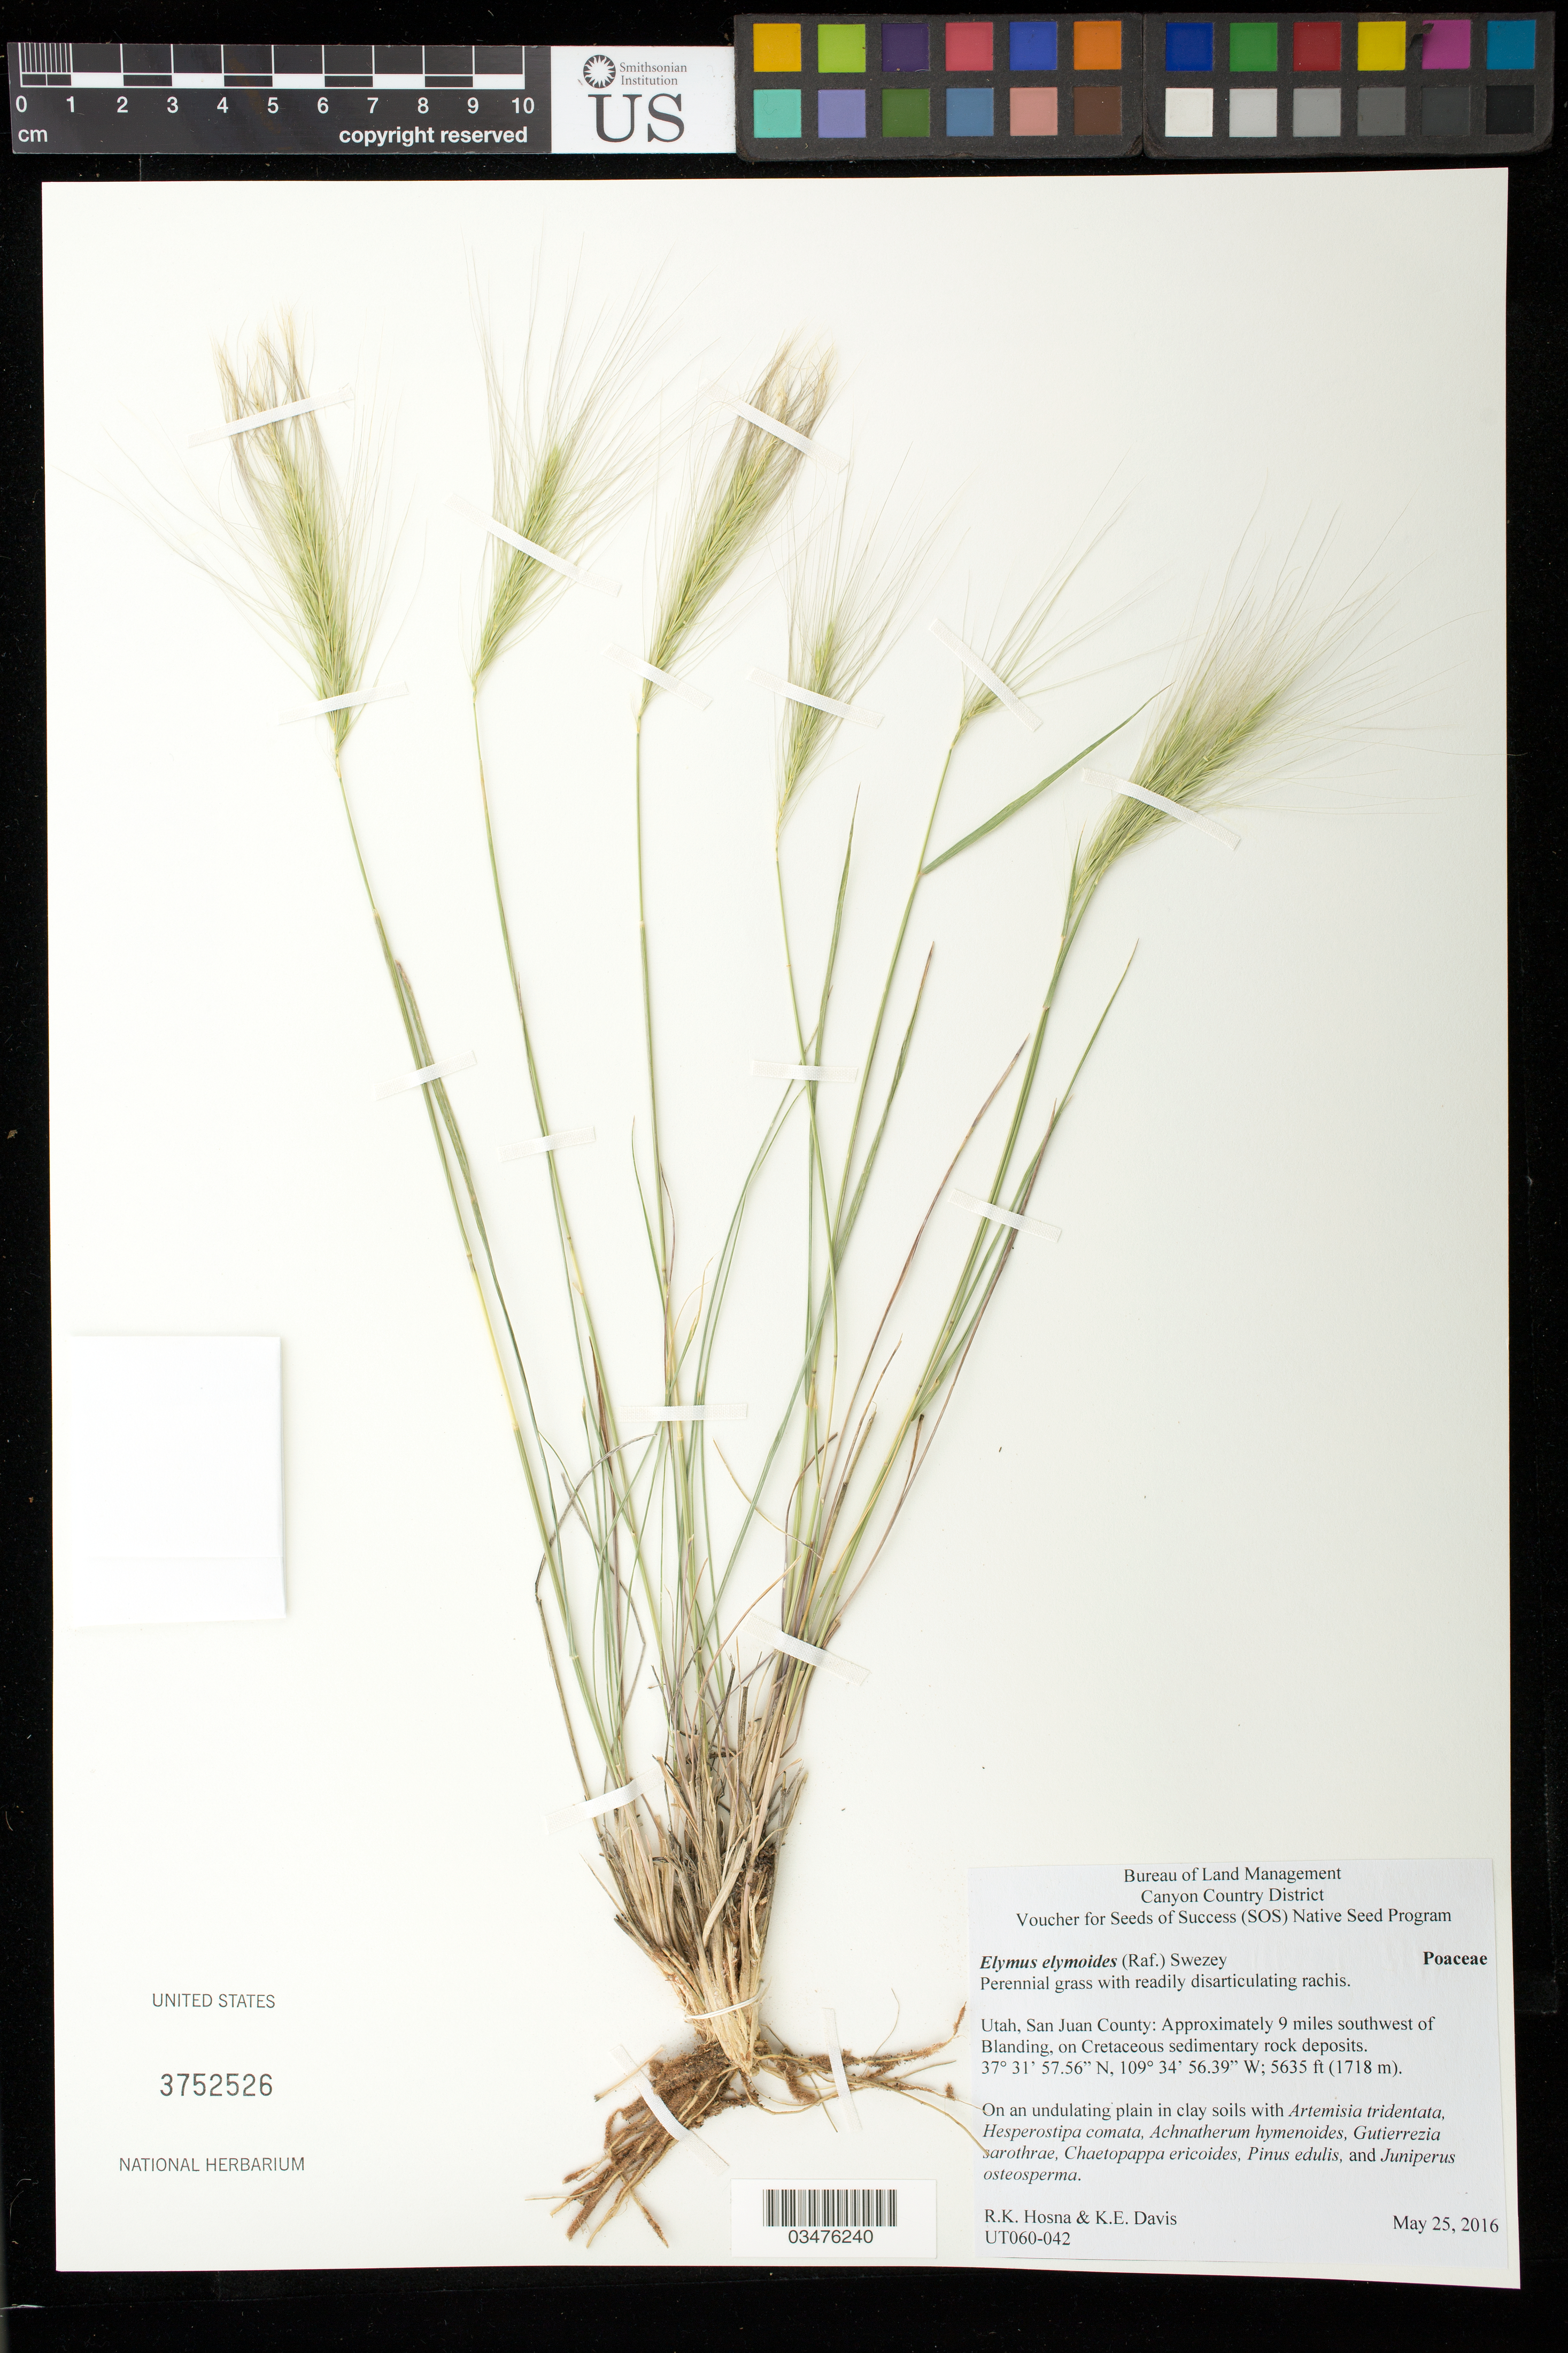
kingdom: Plantae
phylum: Tracheophyta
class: Liliopsida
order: Poales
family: Poaceae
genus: Elymus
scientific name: Elymus elymoides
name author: (Raf.) Swezey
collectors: R. Hosna & K. Davis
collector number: UT060-042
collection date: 2016-05-25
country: United States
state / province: Utah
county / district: San Juan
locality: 9 mi. SW of Blanding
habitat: Cretaceous sedimentary rock deposits, undulating plain in clay soils.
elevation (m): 1718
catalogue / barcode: US 3752526